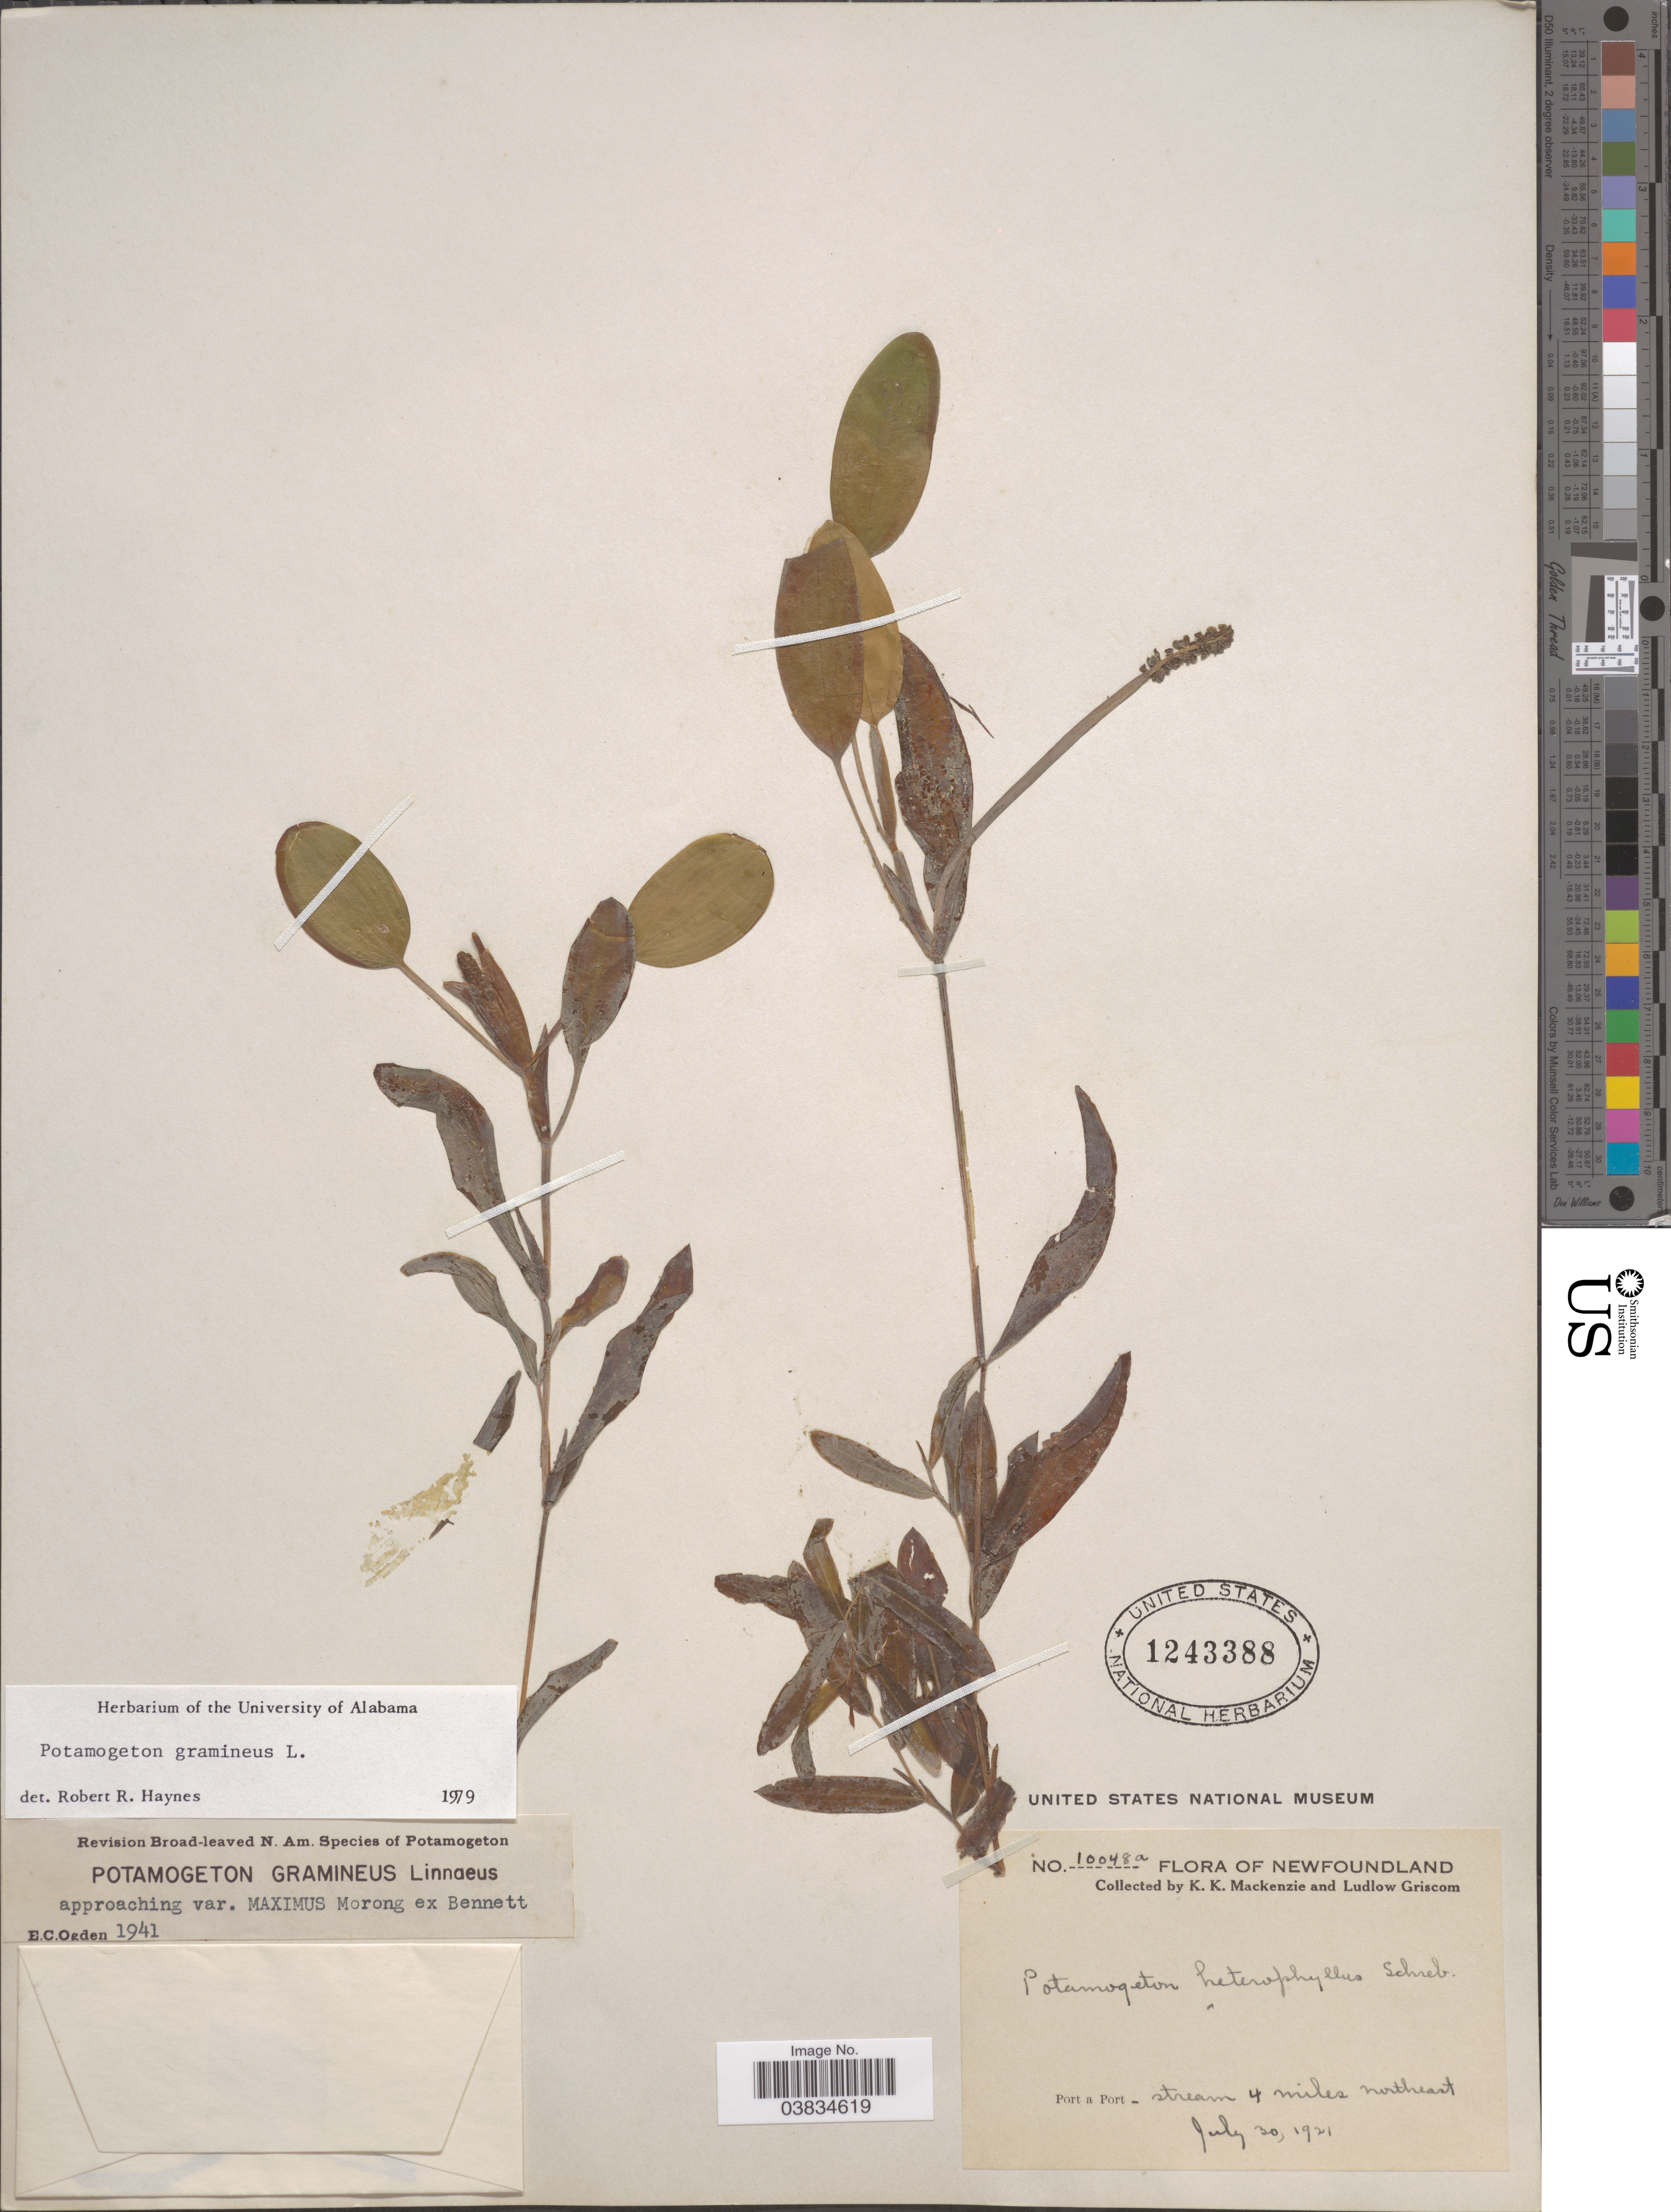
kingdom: Plantae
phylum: Tracheophyta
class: Liliopsida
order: Alismatales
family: Potamogetonaceae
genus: Potamogeton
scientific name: Potamogeton gramineus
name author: L.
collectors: K. K. Mackenzie & L. Griscom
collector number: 10048a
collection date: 1921-07-30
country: Canada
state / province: Newfoundland and Labrador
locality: Port a Port - stream 4 miles northeast.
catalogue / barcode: US 1243388